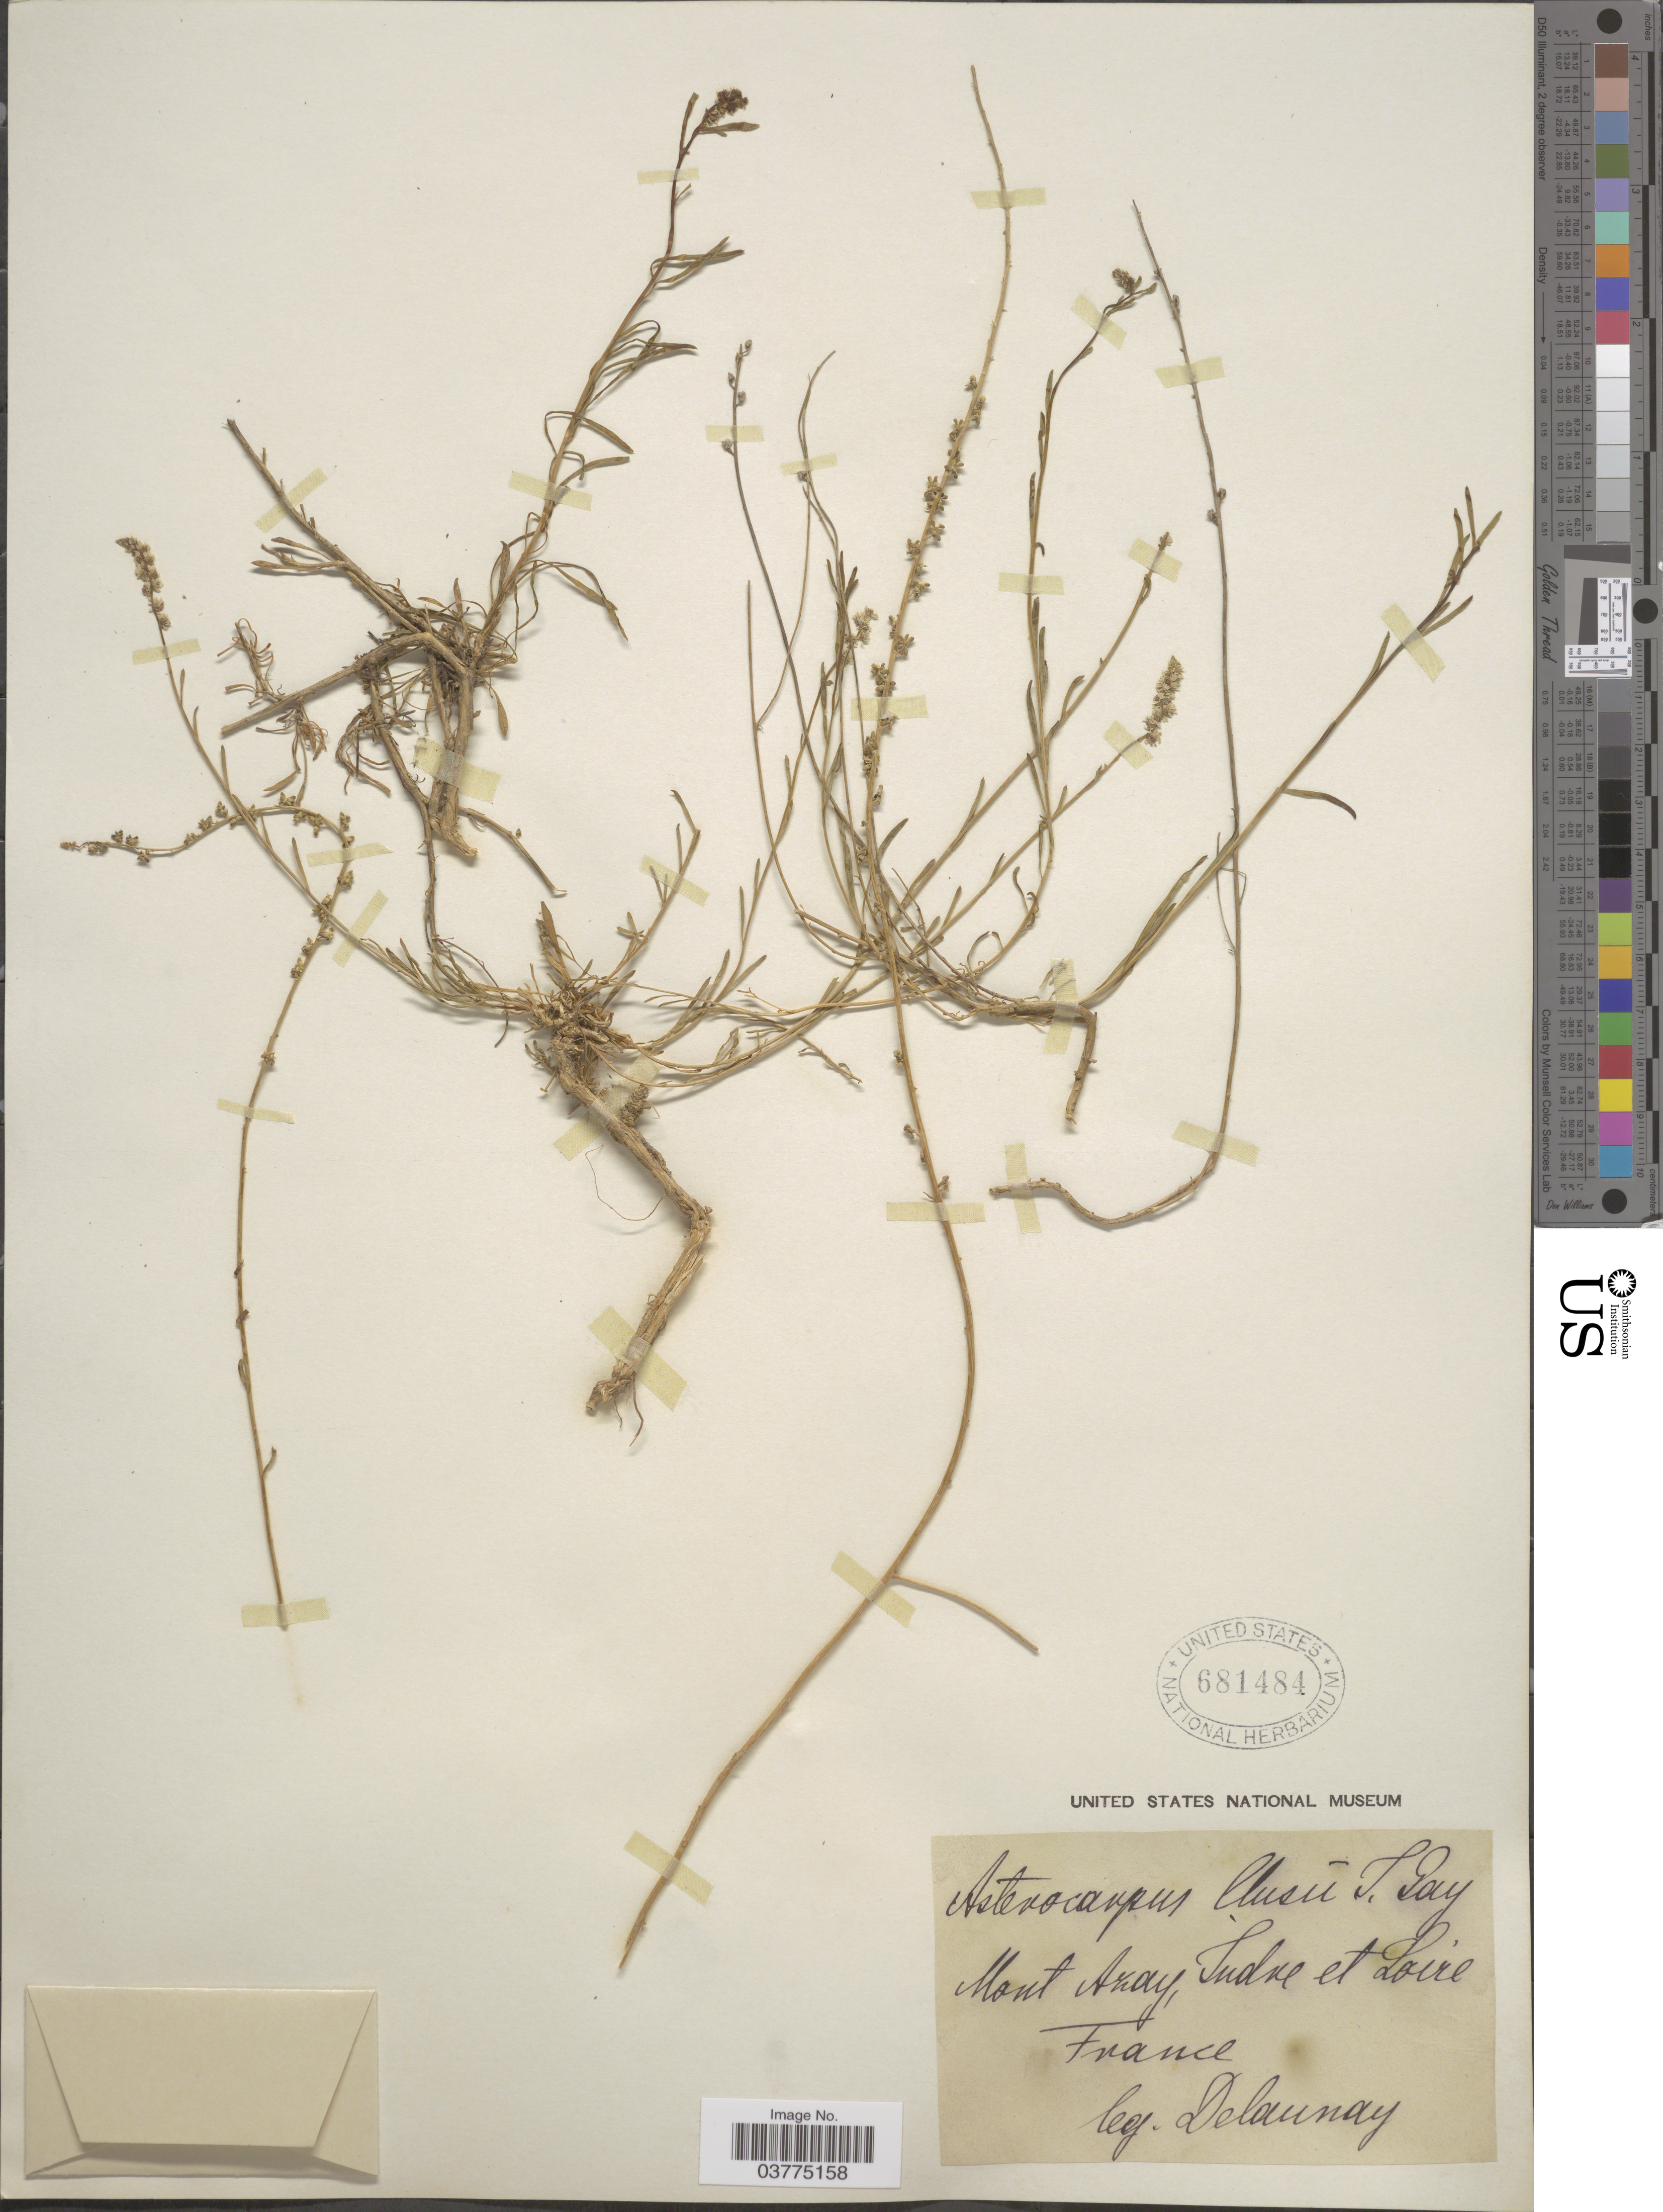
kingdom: Plantae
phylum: Tracheophyta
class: Magnoliopsida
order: Brassicales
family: Resedaceae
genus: Sesamoides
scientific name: Sesamoides purpurascens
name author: (L.) G. López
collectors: Delaunay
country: France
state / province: Pays de la Loire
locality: Mont Azay, Indre et Loire.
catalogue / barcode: US 681484